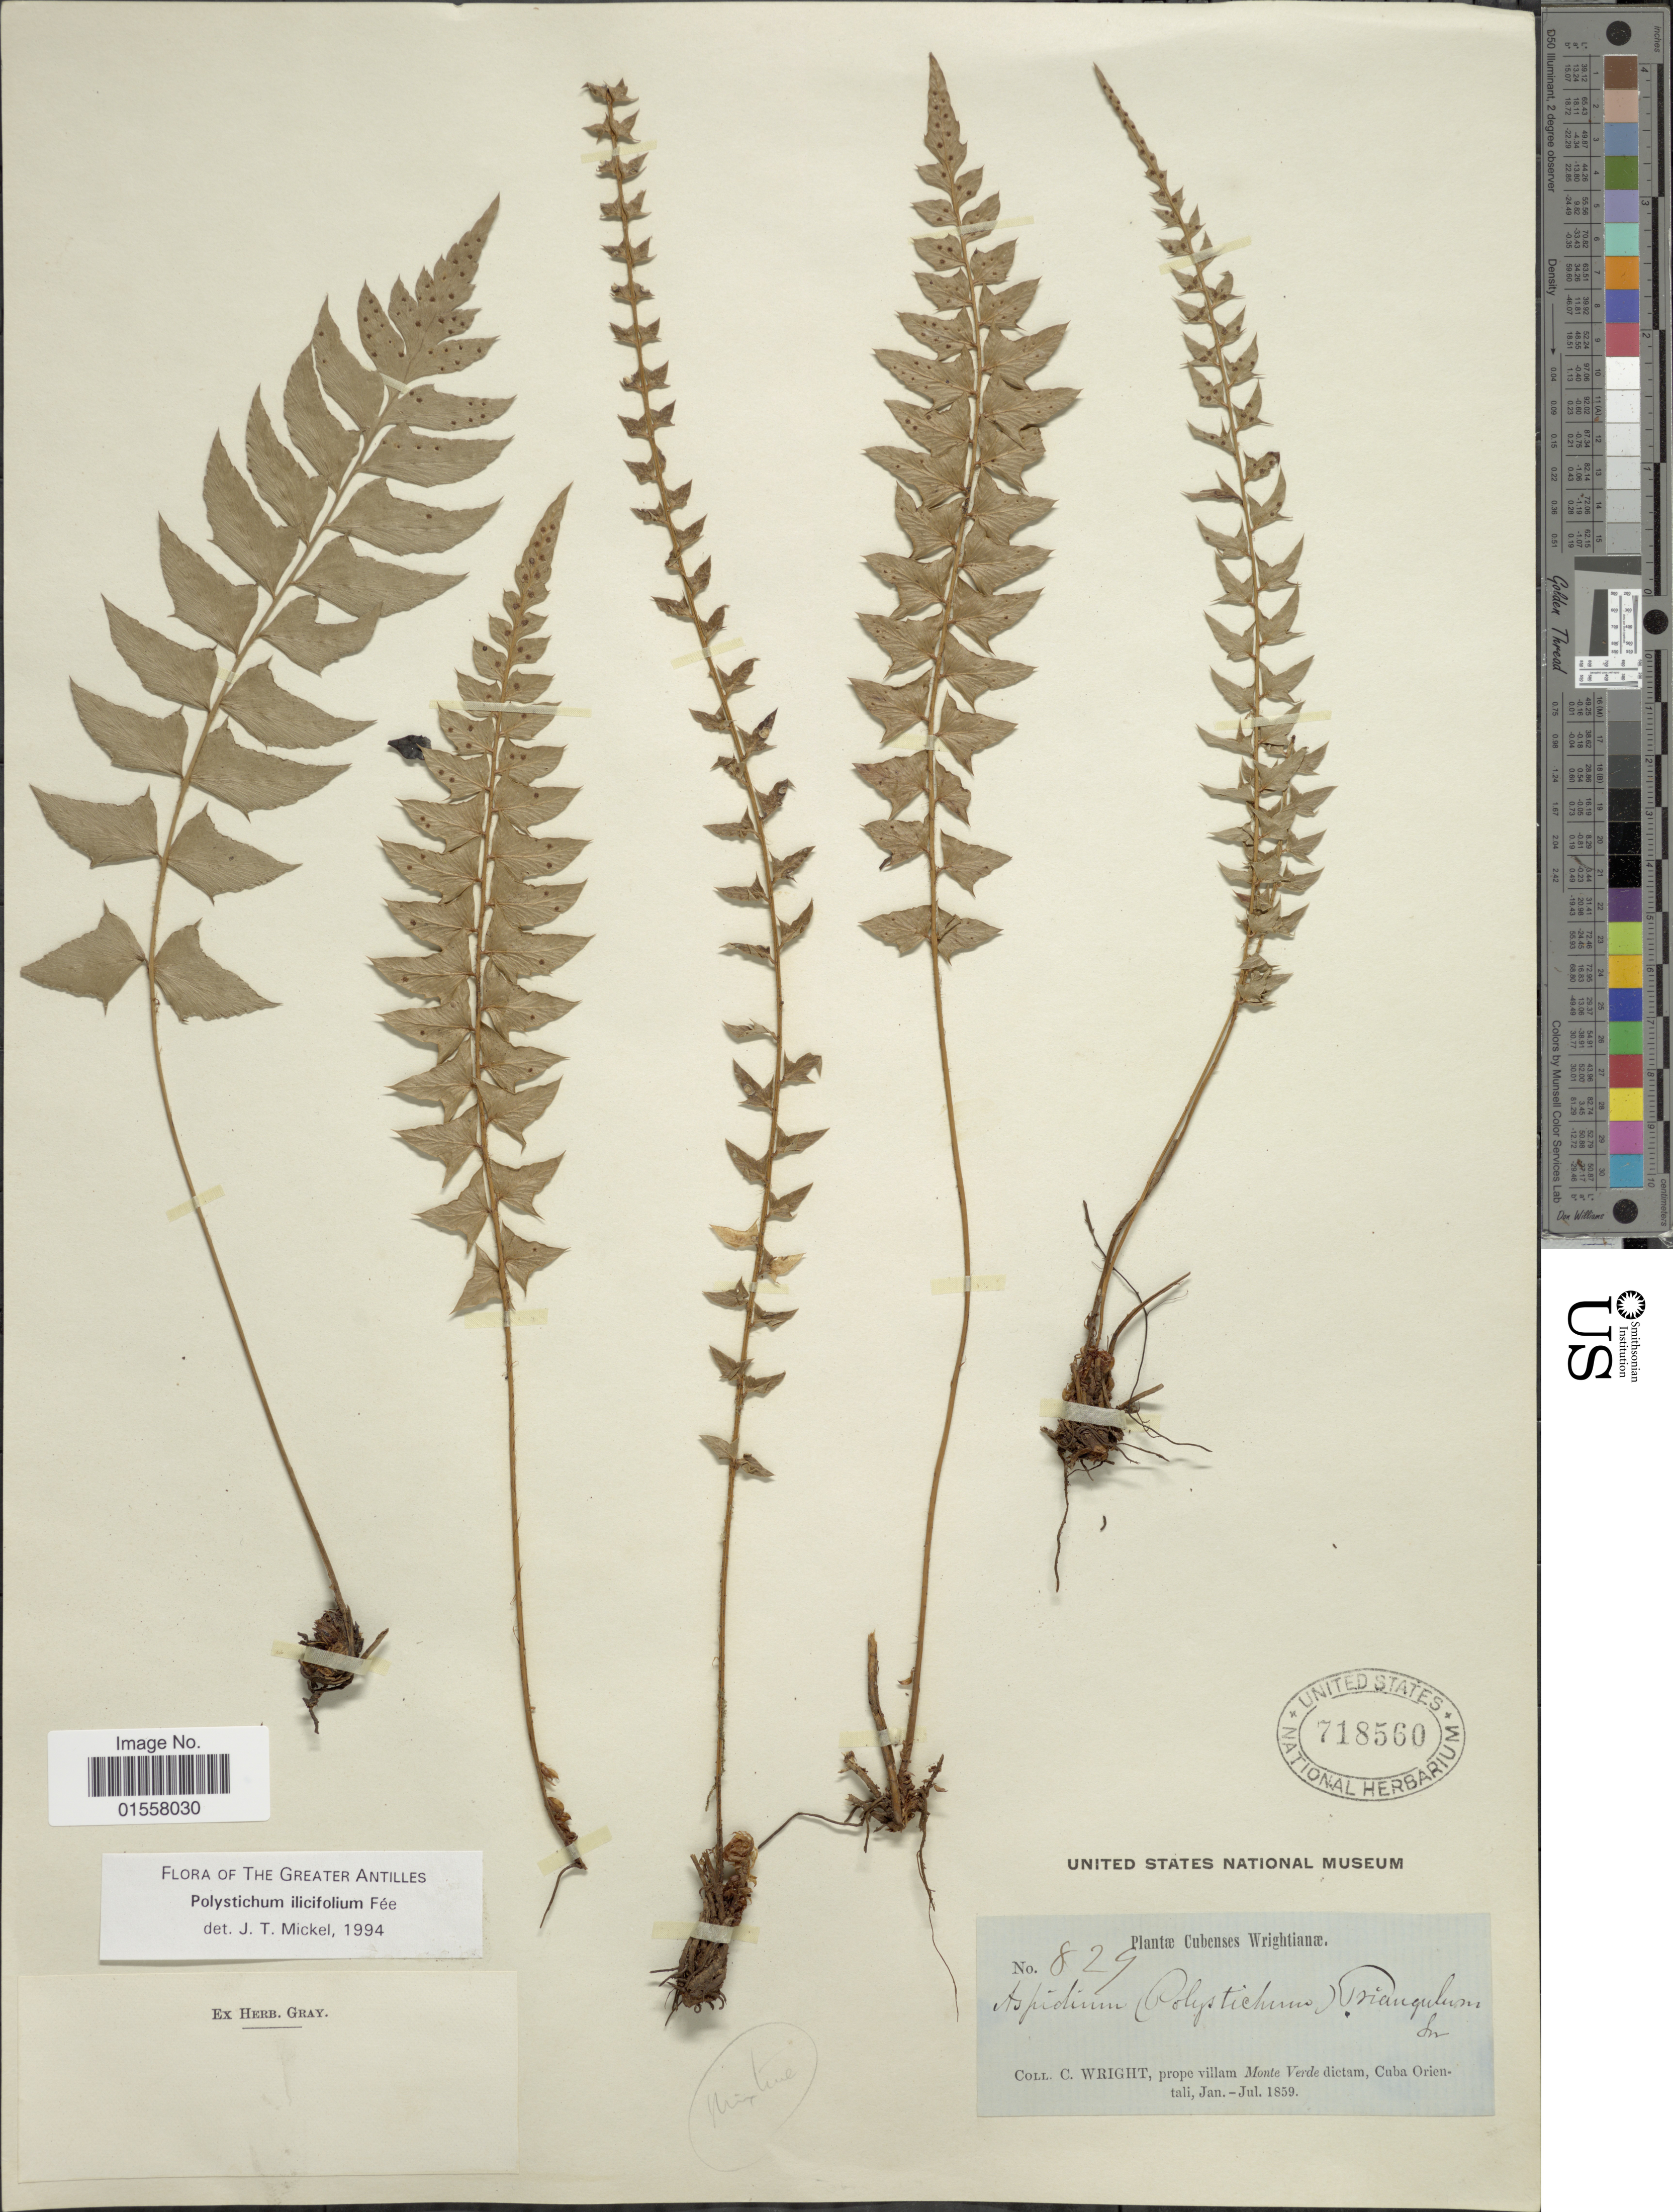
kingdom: Plantae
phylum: Tracheophyta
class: Polypodiopsida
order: Polypodiales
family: Dryopteridaceae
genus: Polystichum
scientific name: Polystichum ilicifolium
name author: Fée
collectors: C. Wright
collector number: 829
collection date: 1859-01/1859-07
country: Cuba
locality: Cubenses, Prope villam Monte Verde dictam, Cuba Orientali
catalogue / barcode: US 718560